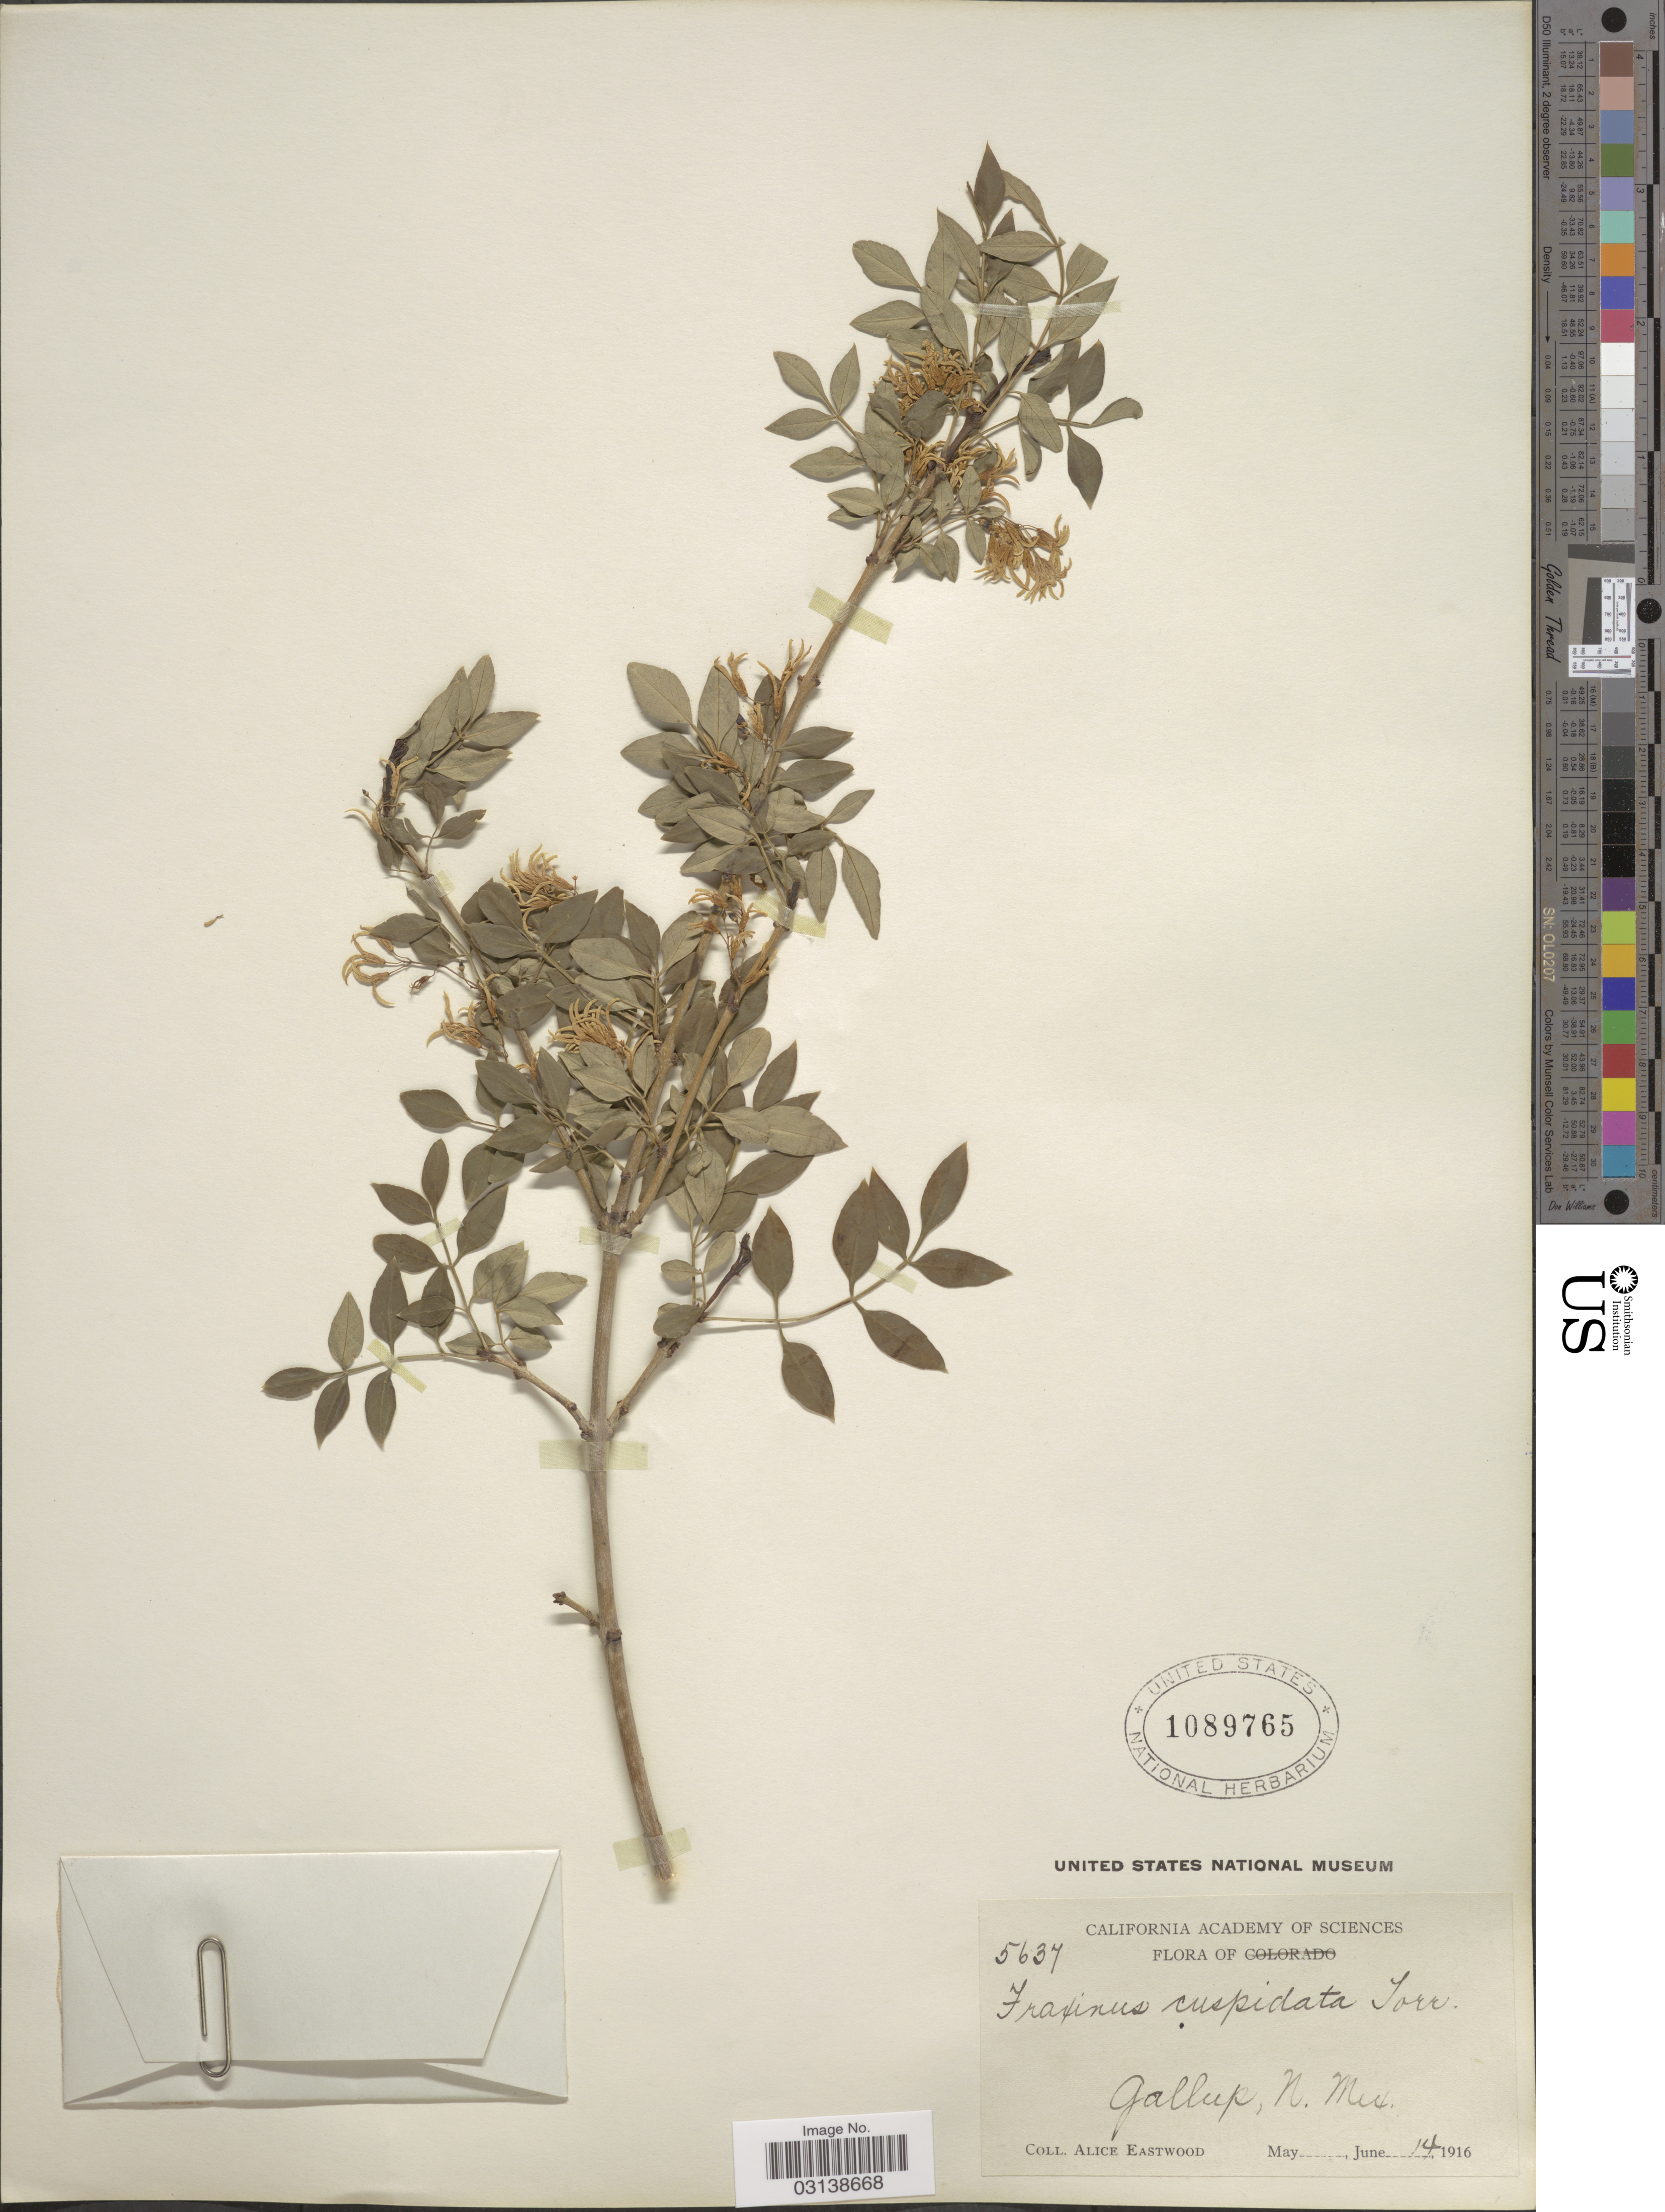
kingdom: Plantae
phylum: Tracheophyta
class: Magnoliopsida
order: Lamiales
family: Oleaceae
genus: Fraxinus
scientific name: Fraxinus cuspidata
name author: Torr.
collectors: A. Eastwood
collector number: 5637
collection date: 1916-06-14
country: United States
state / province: New Mexico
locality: Gallup.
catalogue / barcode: US 1089765